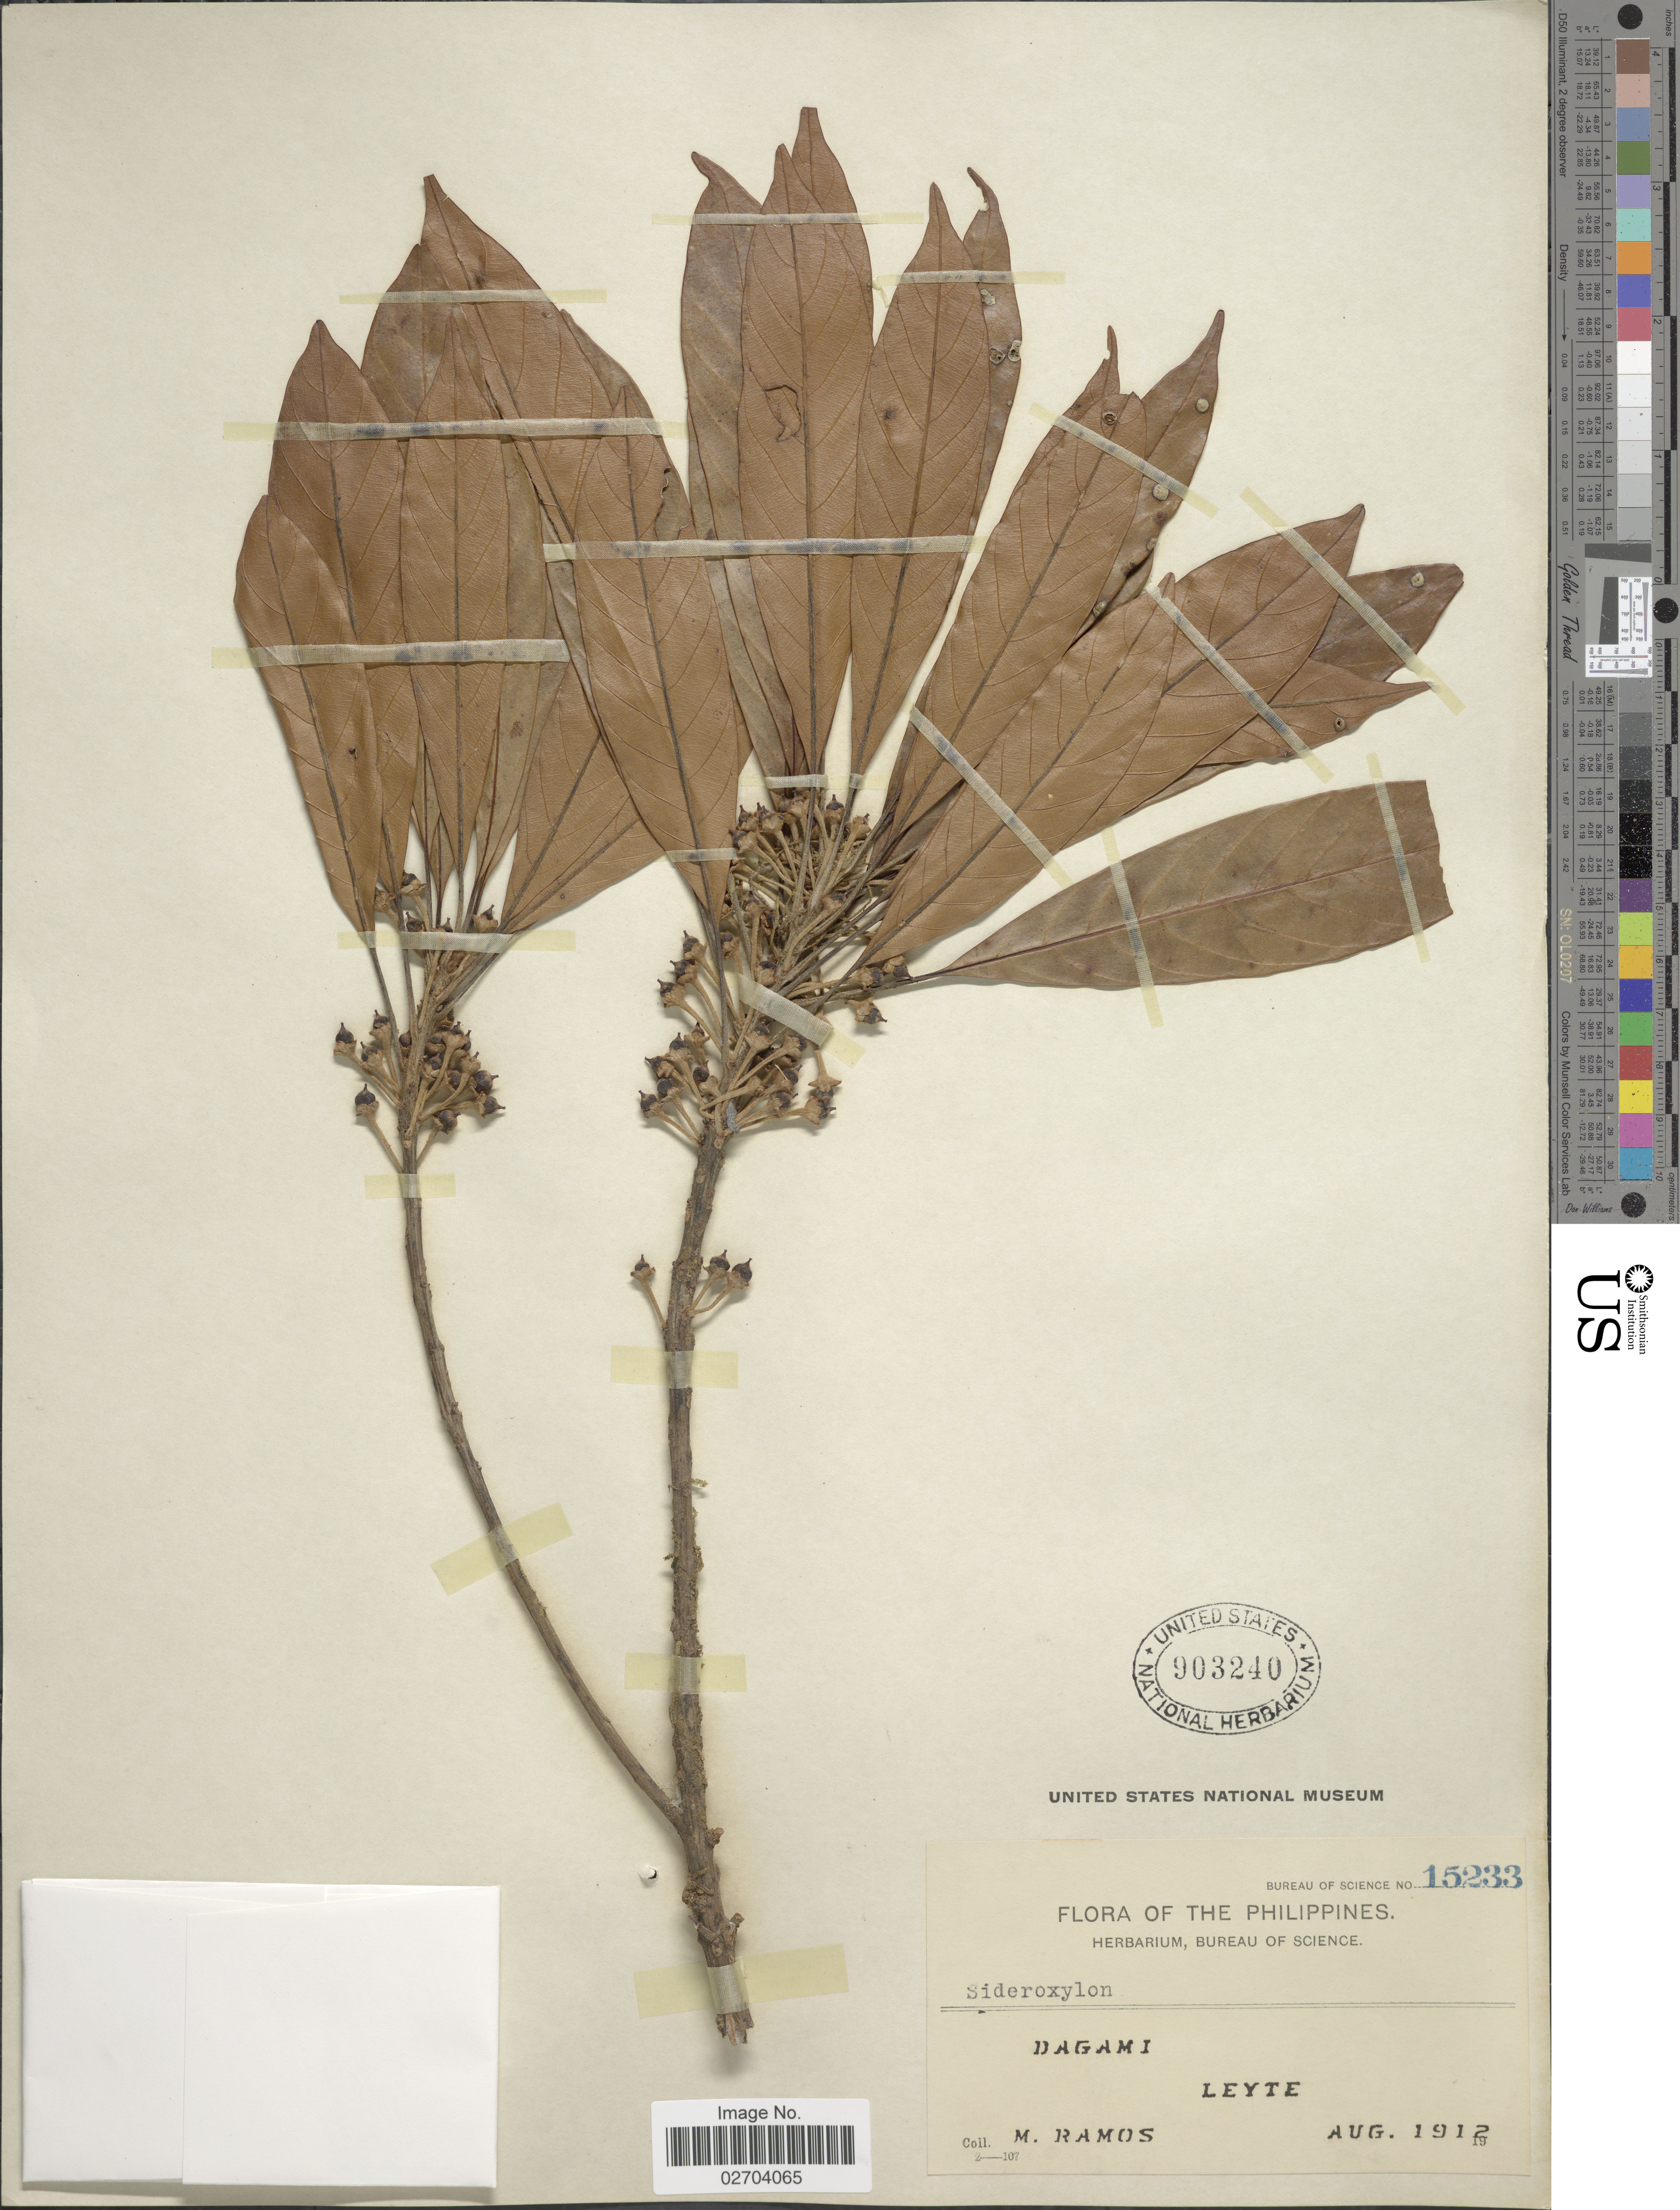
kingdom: Plantae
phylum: Tracheophyta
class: Magnoliopsida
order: Ericales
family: Sapotaceae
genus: Sideroxylon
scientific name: Sideroxylon sp.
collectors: M. Ramos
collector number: Bureau of Science 15233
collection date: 1912-08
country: Philippines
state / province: Eastern Visayas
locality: Dagami, Leyte.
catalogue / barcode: US 903240